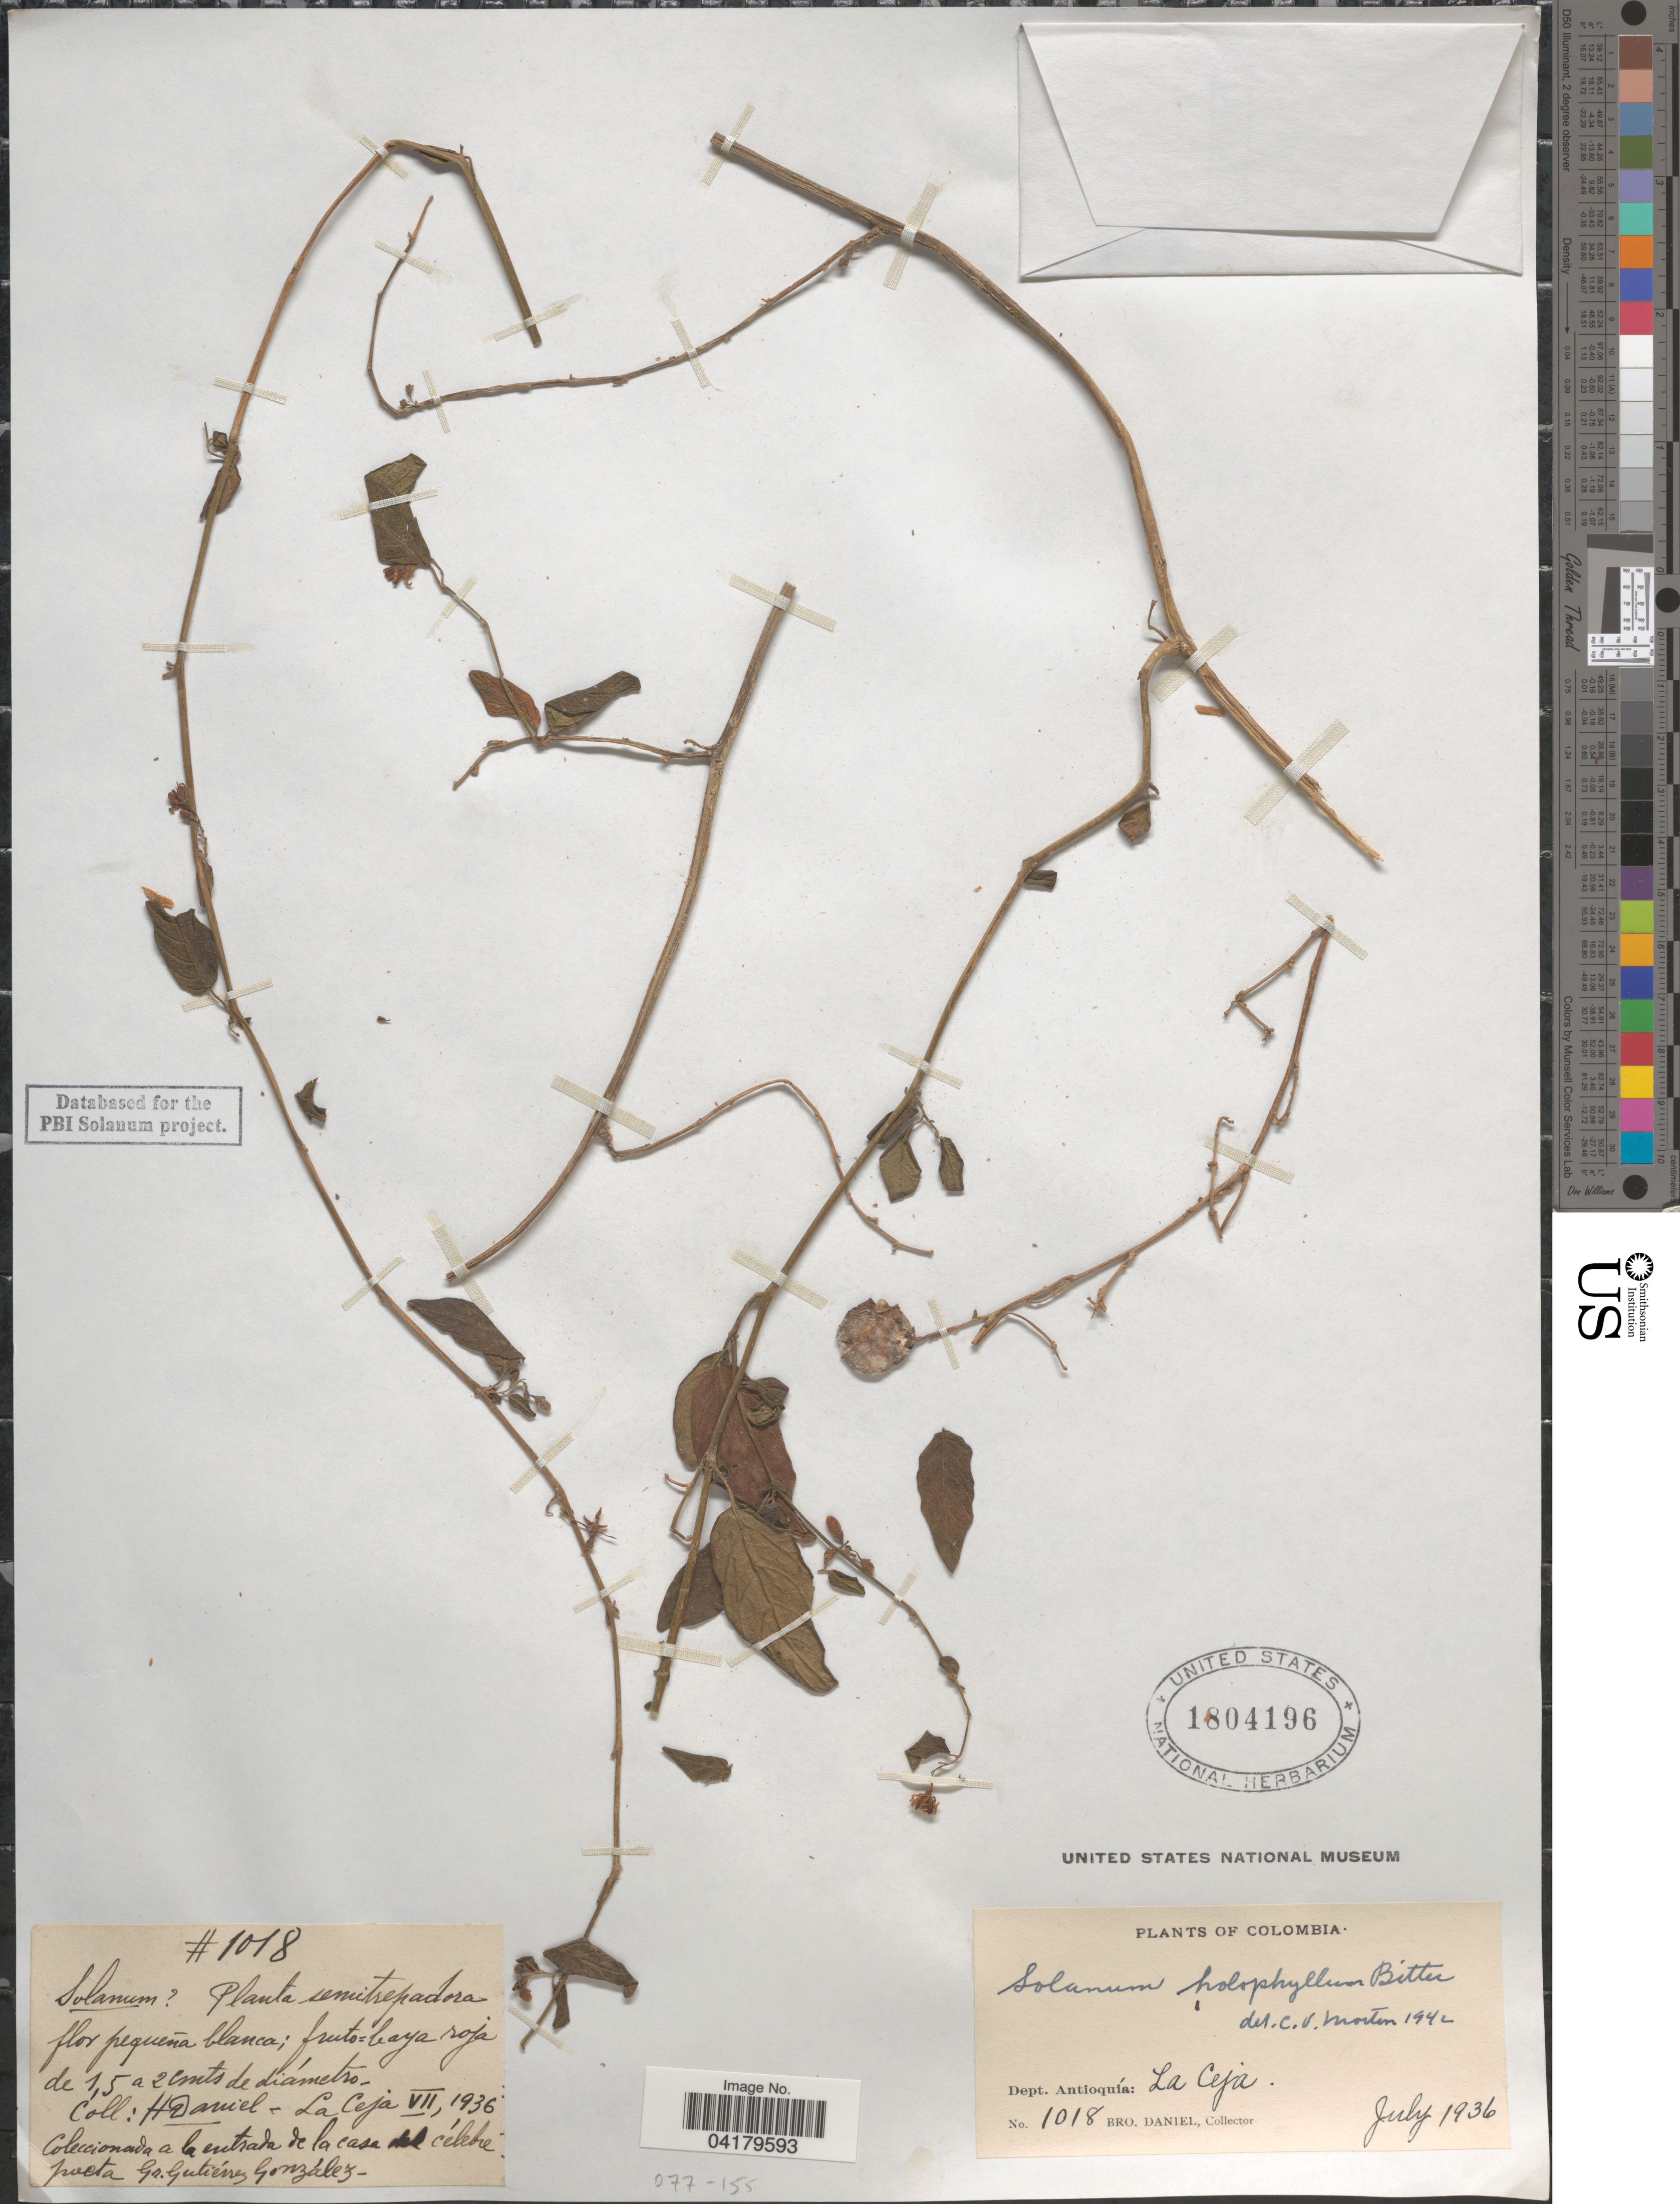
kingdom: Plantae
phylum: Tracheophyta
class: Magnoliopsida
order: Solanales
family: Solanaceae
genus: Solanum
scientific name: Solanum holophyllum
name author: Bitter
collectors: Bro. Daniel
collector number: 1018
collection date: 1936-07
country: Colombia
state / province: Antioquia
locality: Dept. Antioquía: La Ceja.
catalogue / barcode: US 1804196